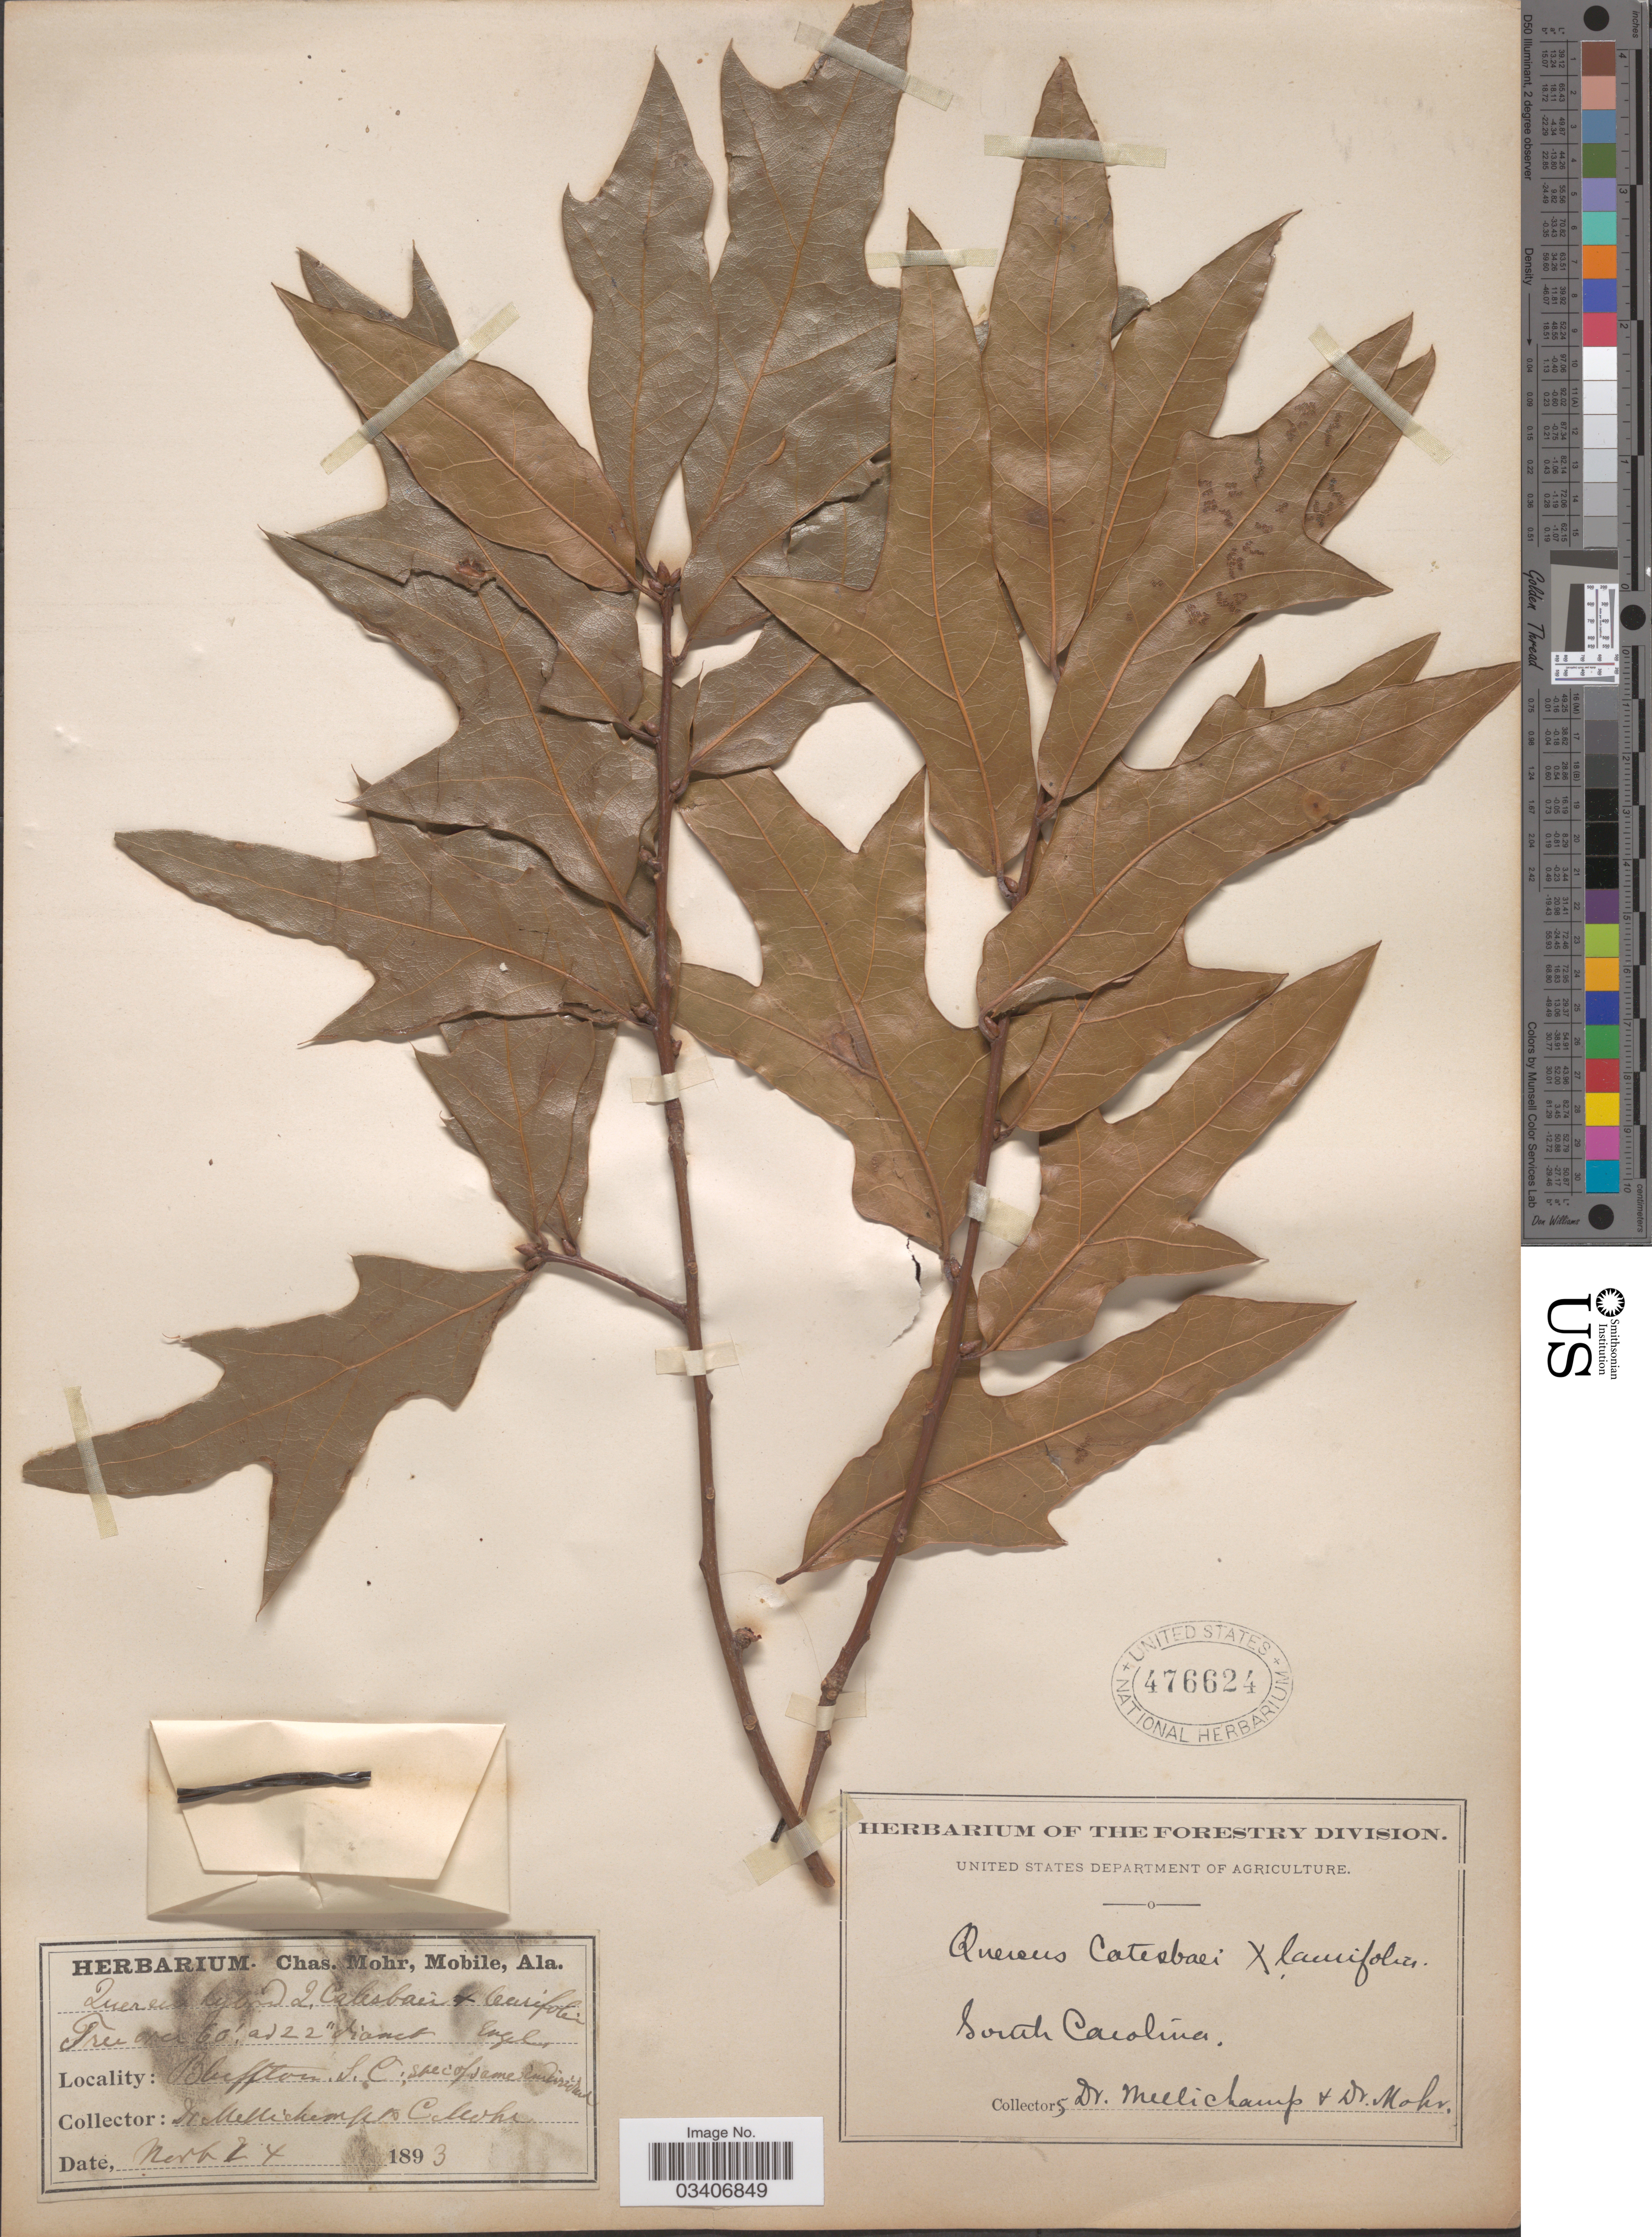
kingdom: Plantae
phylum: Tracheophyta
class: Magnoliopsida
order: Fagales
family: Fagaceae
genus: Quercus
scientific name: Quercus x mellichampii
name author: Trel.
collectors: -. Mellichamp & Mohr, C. T. (herbarium)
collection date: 1893-11-24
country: United States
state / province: South Carolina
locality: Bluffton.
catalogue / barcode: US 476624